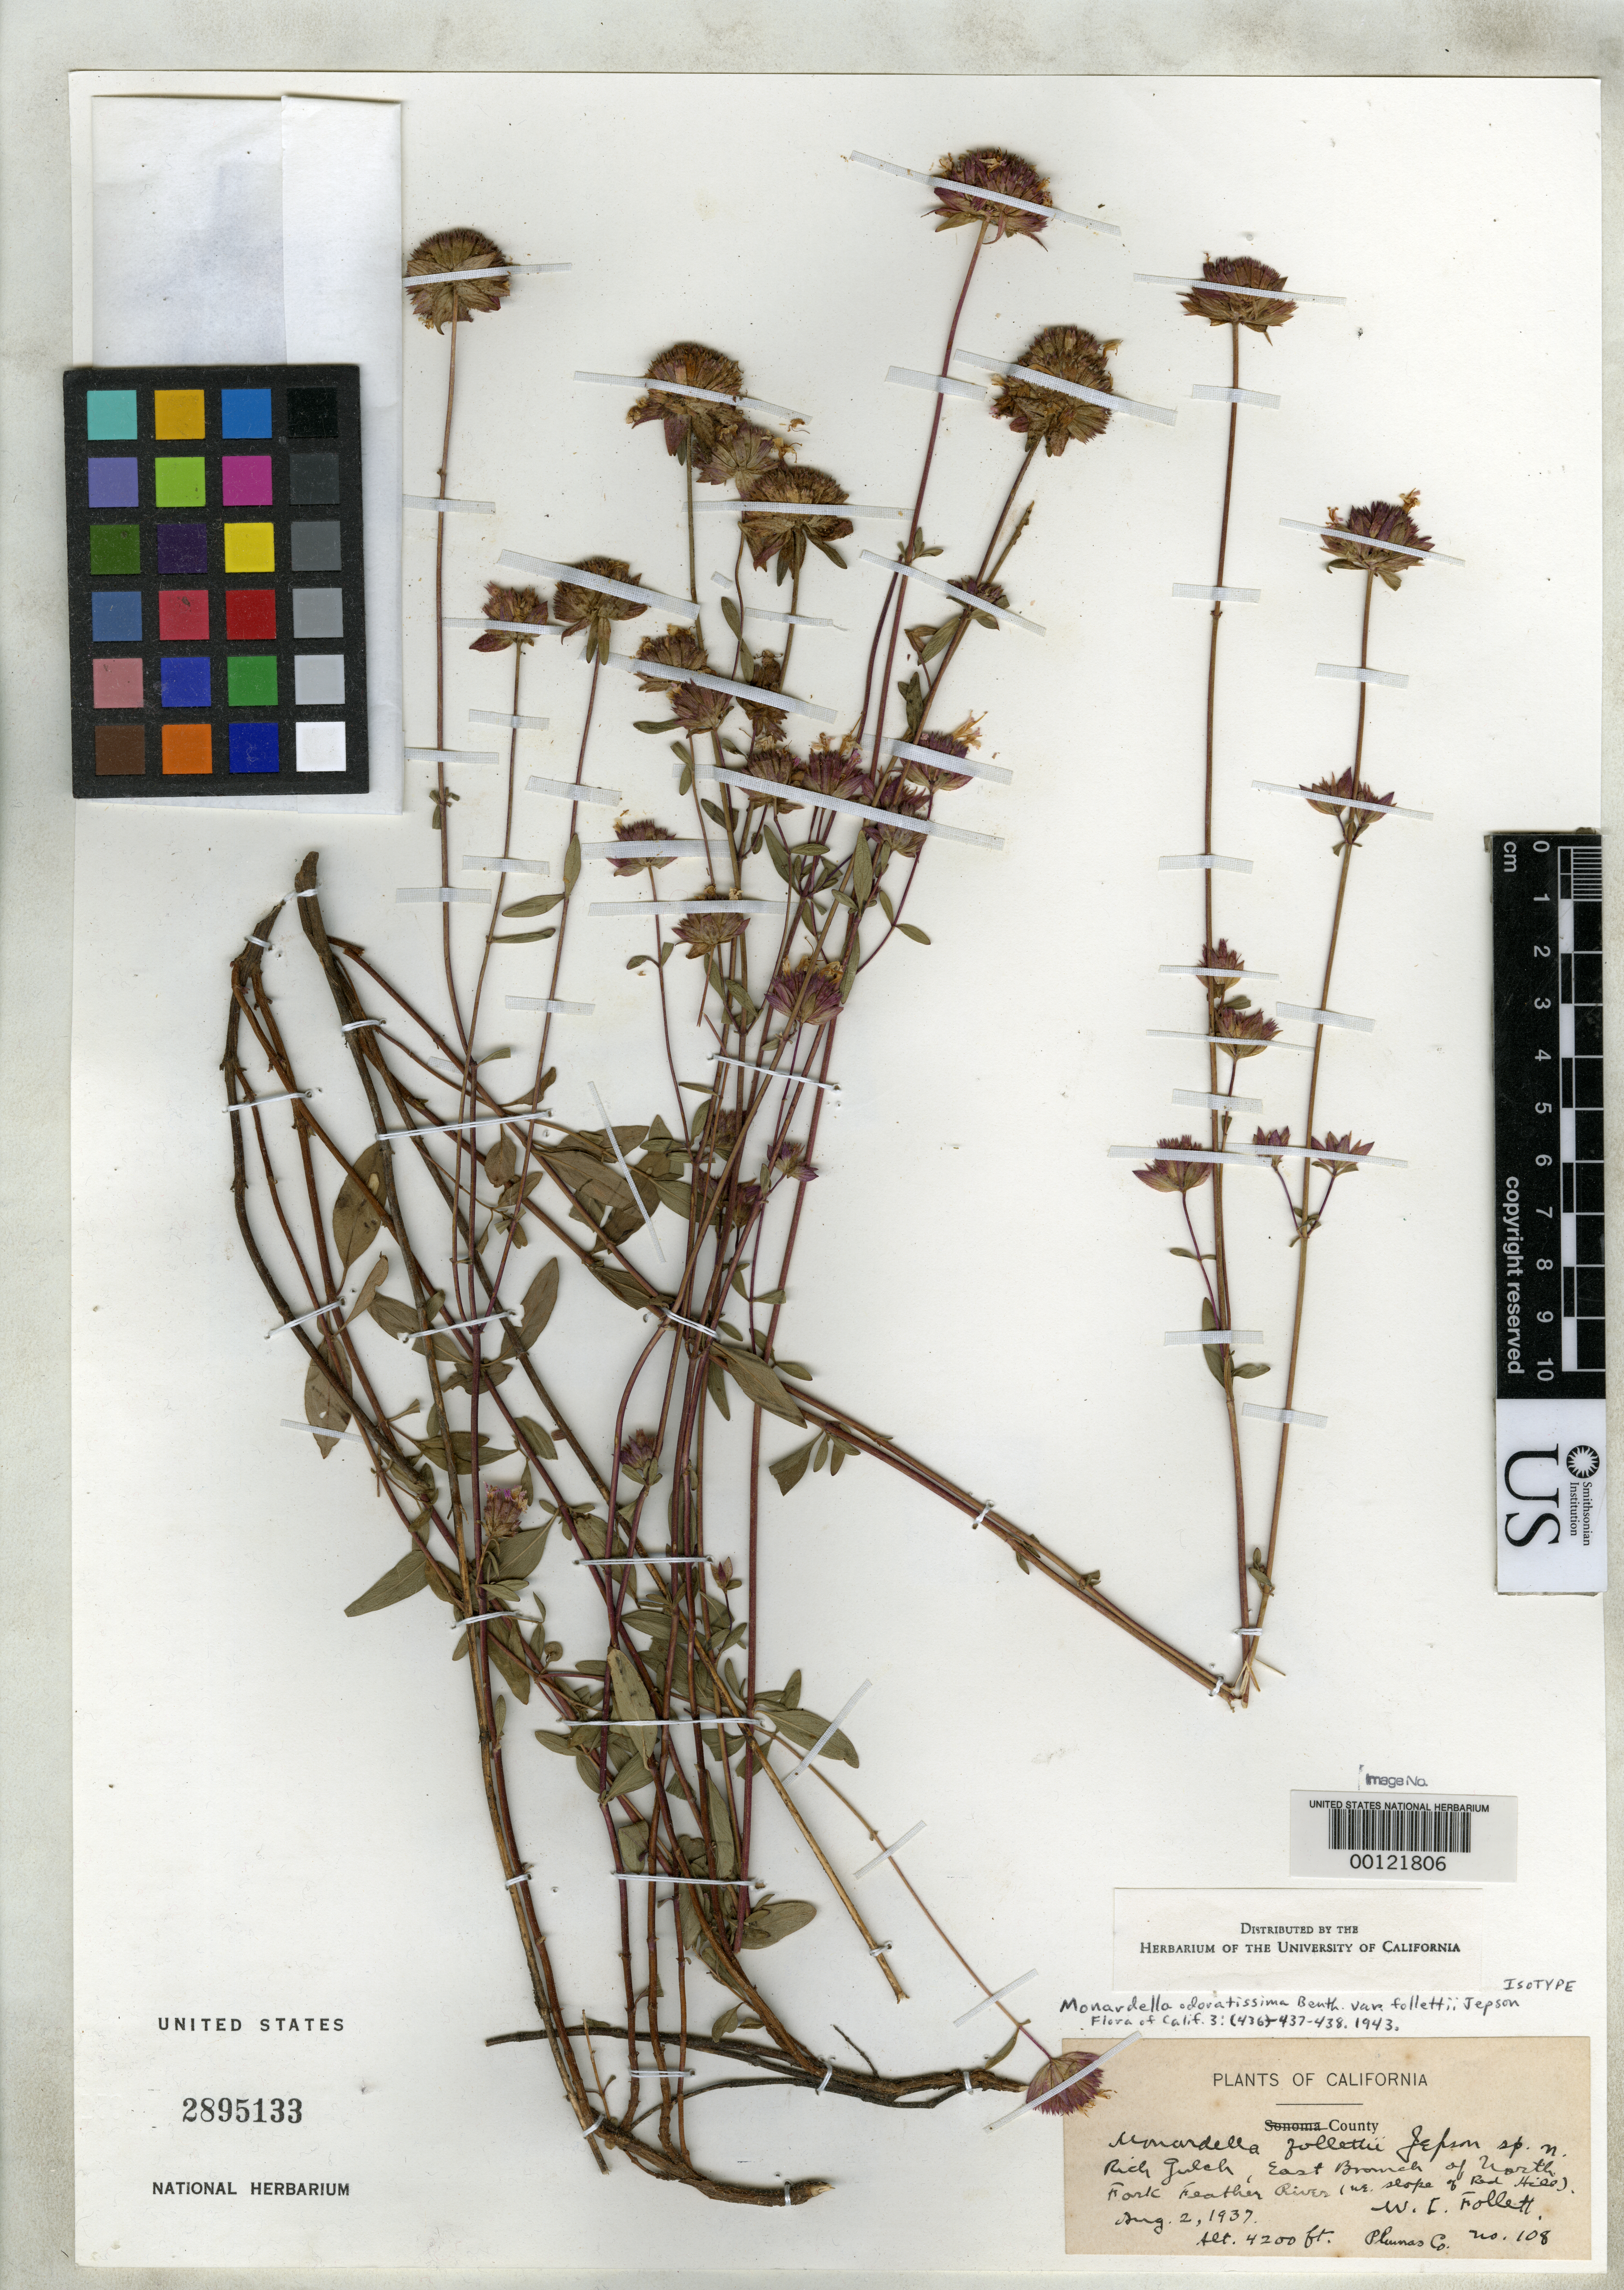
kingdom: Plantae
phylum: Tracheophyta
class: Magnoliopsida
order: Lamiales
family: Lamiaceae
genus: Monardella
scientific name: Monardella odoratissima var. follettii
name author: Jeps.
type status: Isotype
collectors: W. Follett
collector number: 108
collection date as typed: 02 Aug 1937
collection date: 1937-08-02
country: United States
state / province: California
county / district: Plumas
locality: Rich gulch, North Fork Feather River; alt. 4200 ft.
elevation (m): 1280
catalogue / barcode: US 2895133